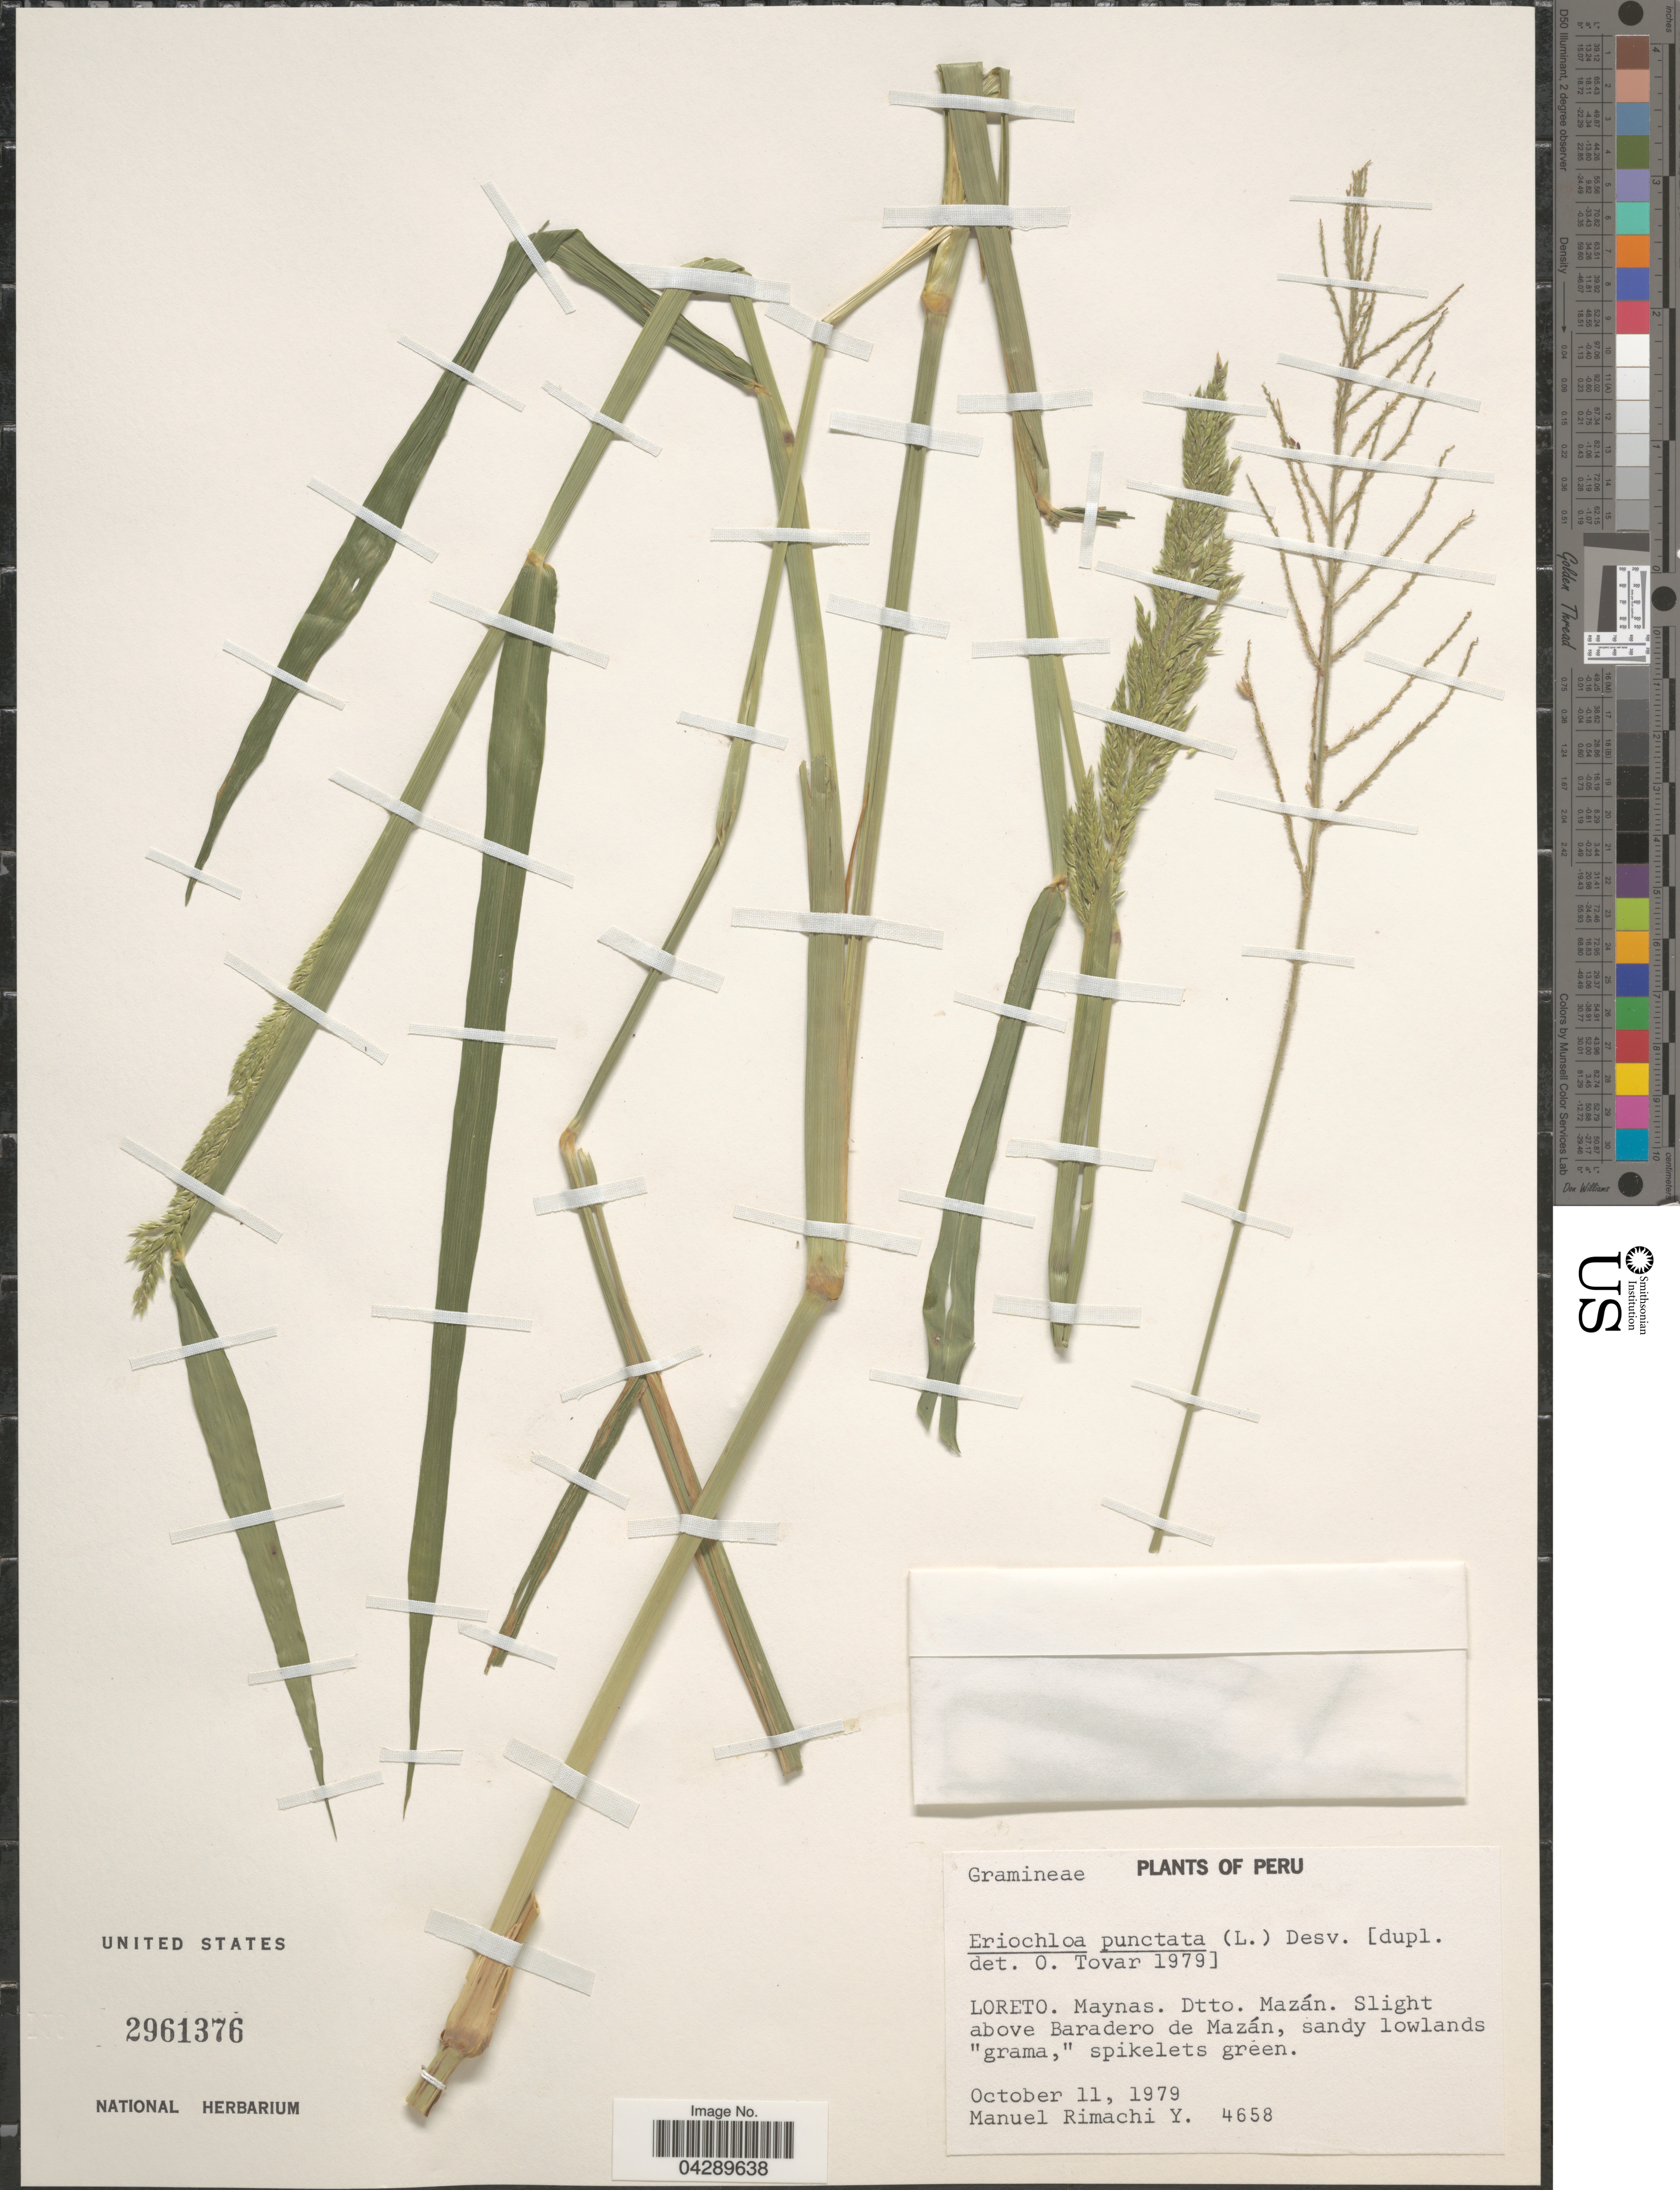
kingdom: Plantae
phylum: Tracheophyta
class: Liliopsida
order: Poales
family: Poaceae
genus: Eriochloa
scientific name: Eriochloa punctata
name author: (L.) Desv. ex Ham.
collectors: M. Rimachi Y.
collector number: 4658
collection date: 1979-10-11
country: Peru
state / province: Loreto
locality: Maynas. Dtto. Mazán. Slight above Baradero de Mazán.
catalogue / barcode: US 2961376